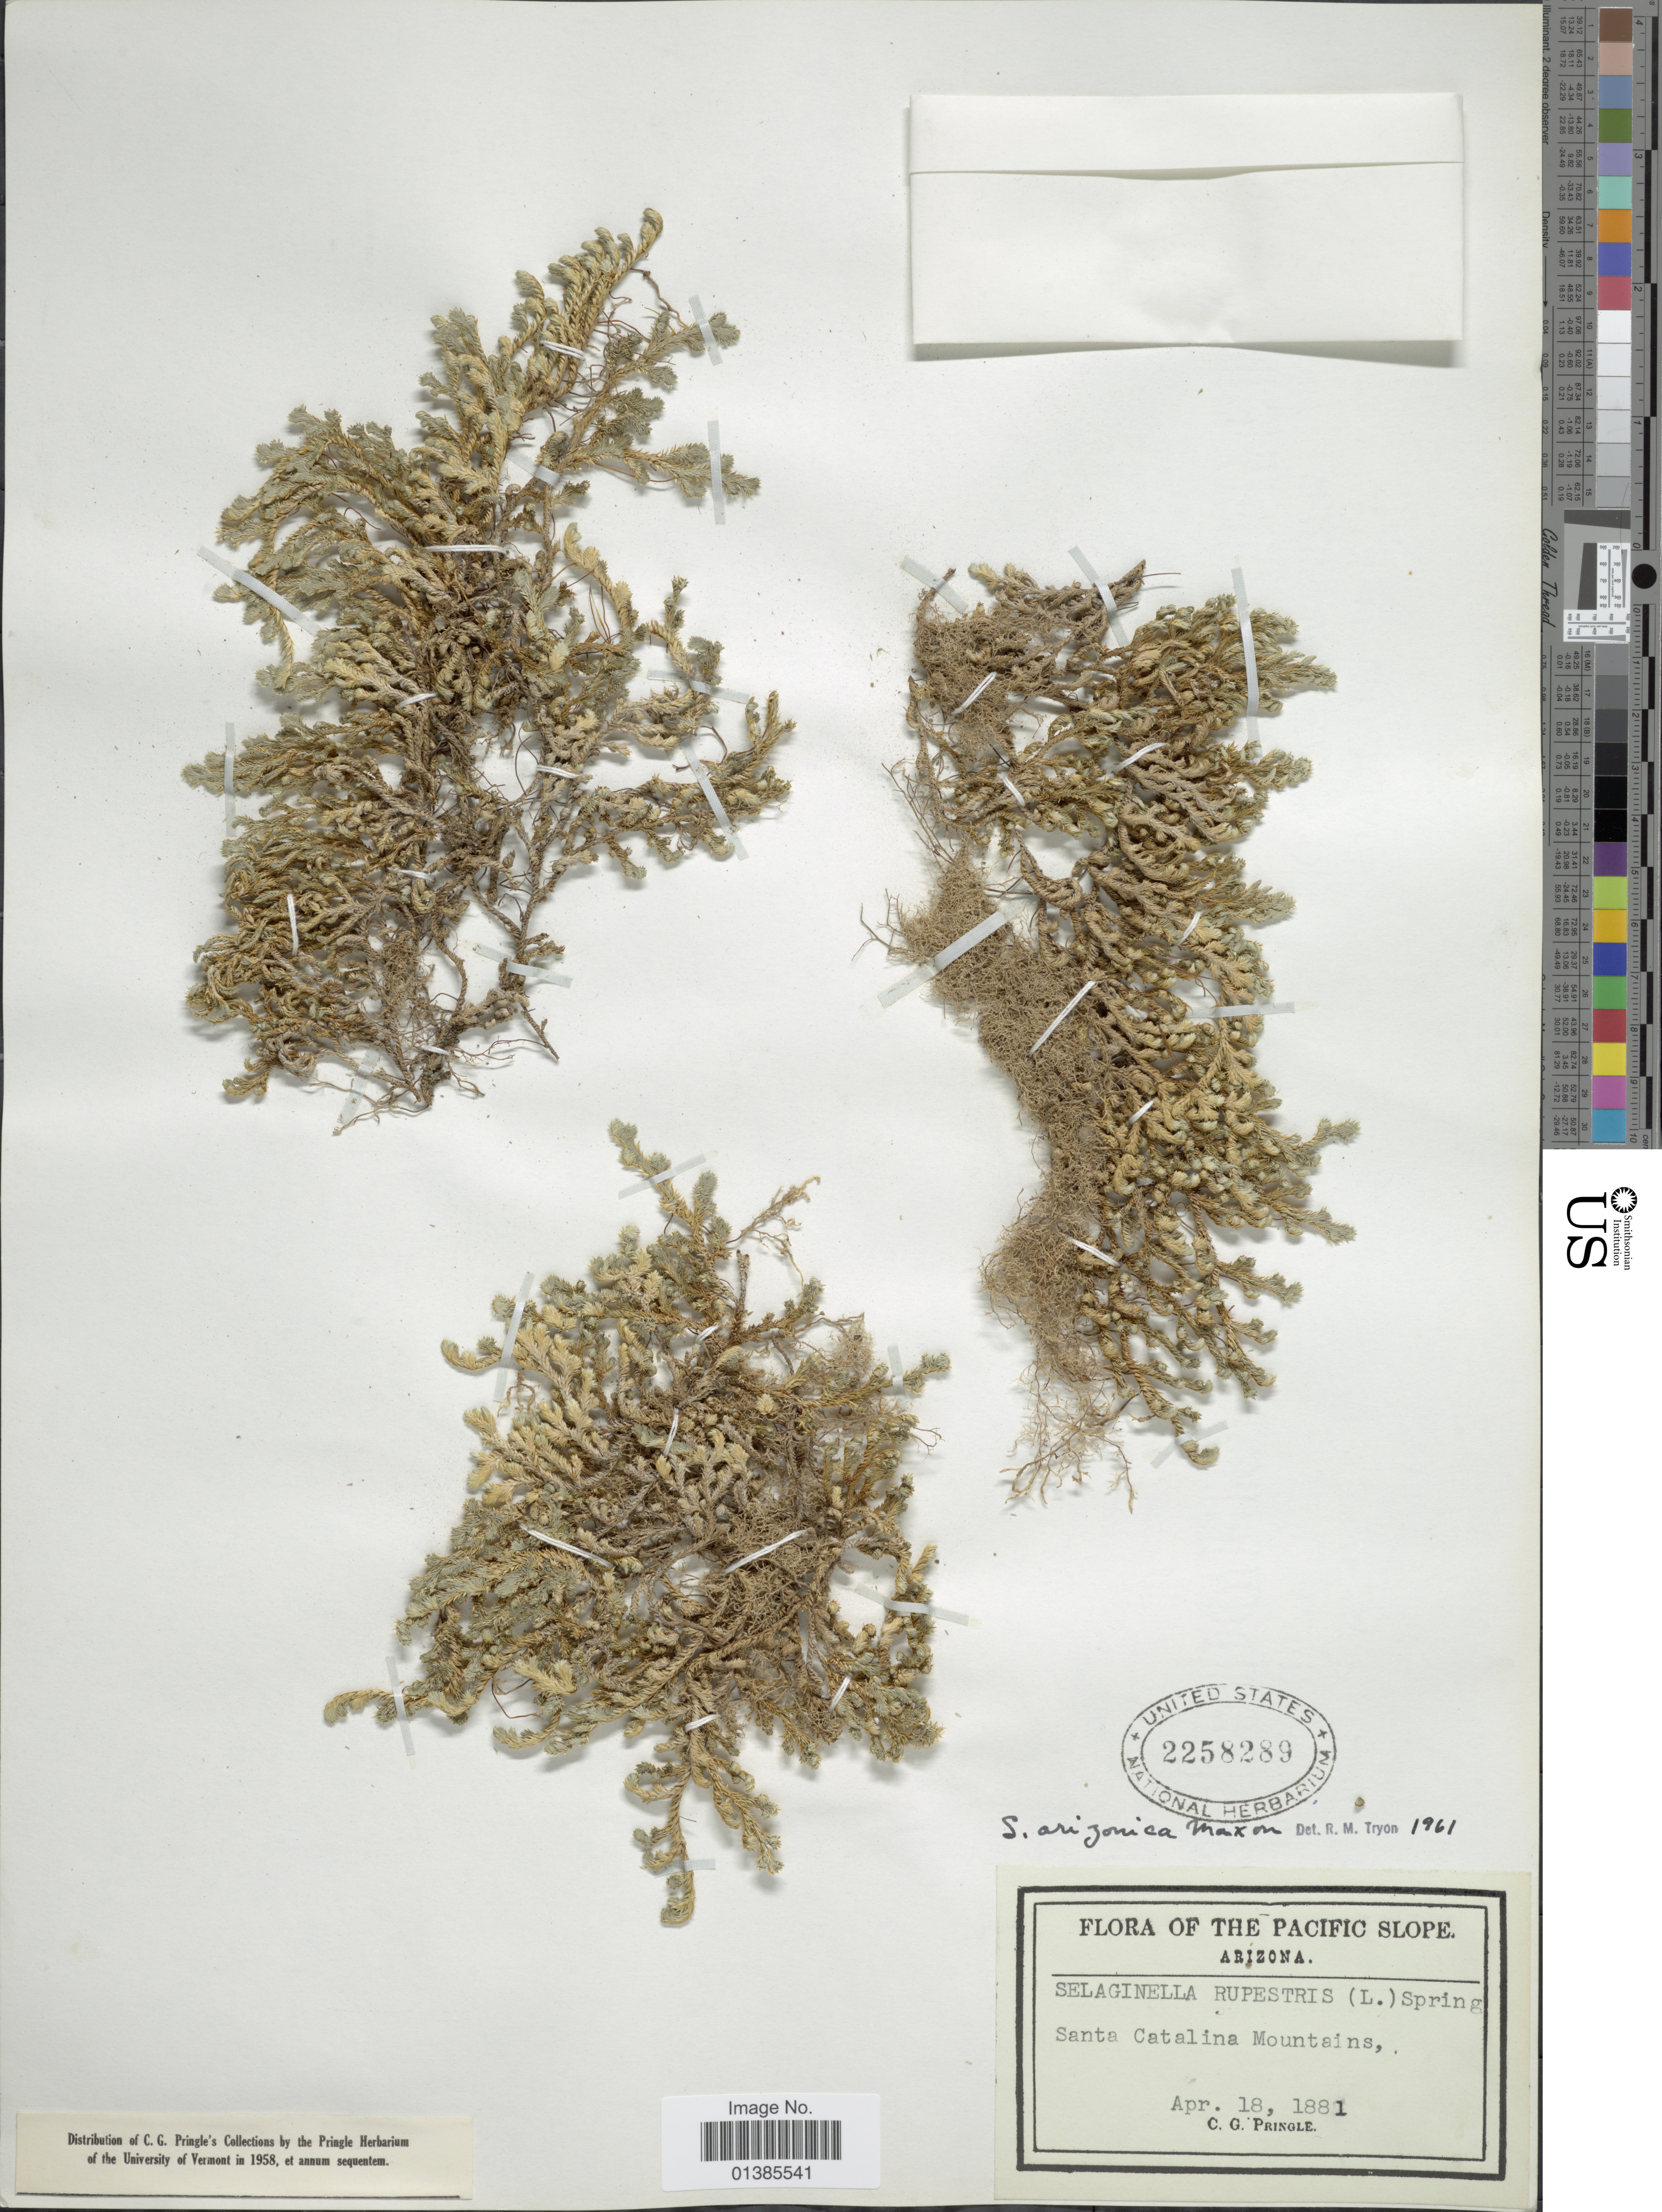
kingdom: Plantae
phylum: Tracheophyta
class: Lycopodiopsida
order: Selaginellales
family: Selaginellaceae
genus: Selaginella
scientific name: Selaginella arizonica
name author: Maxon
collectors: C. G. Pringle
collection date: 1881-04-18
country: United States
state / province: Arizona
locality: Pacific Slope. Santa Catalina Mountains.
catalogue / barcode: US 2258289